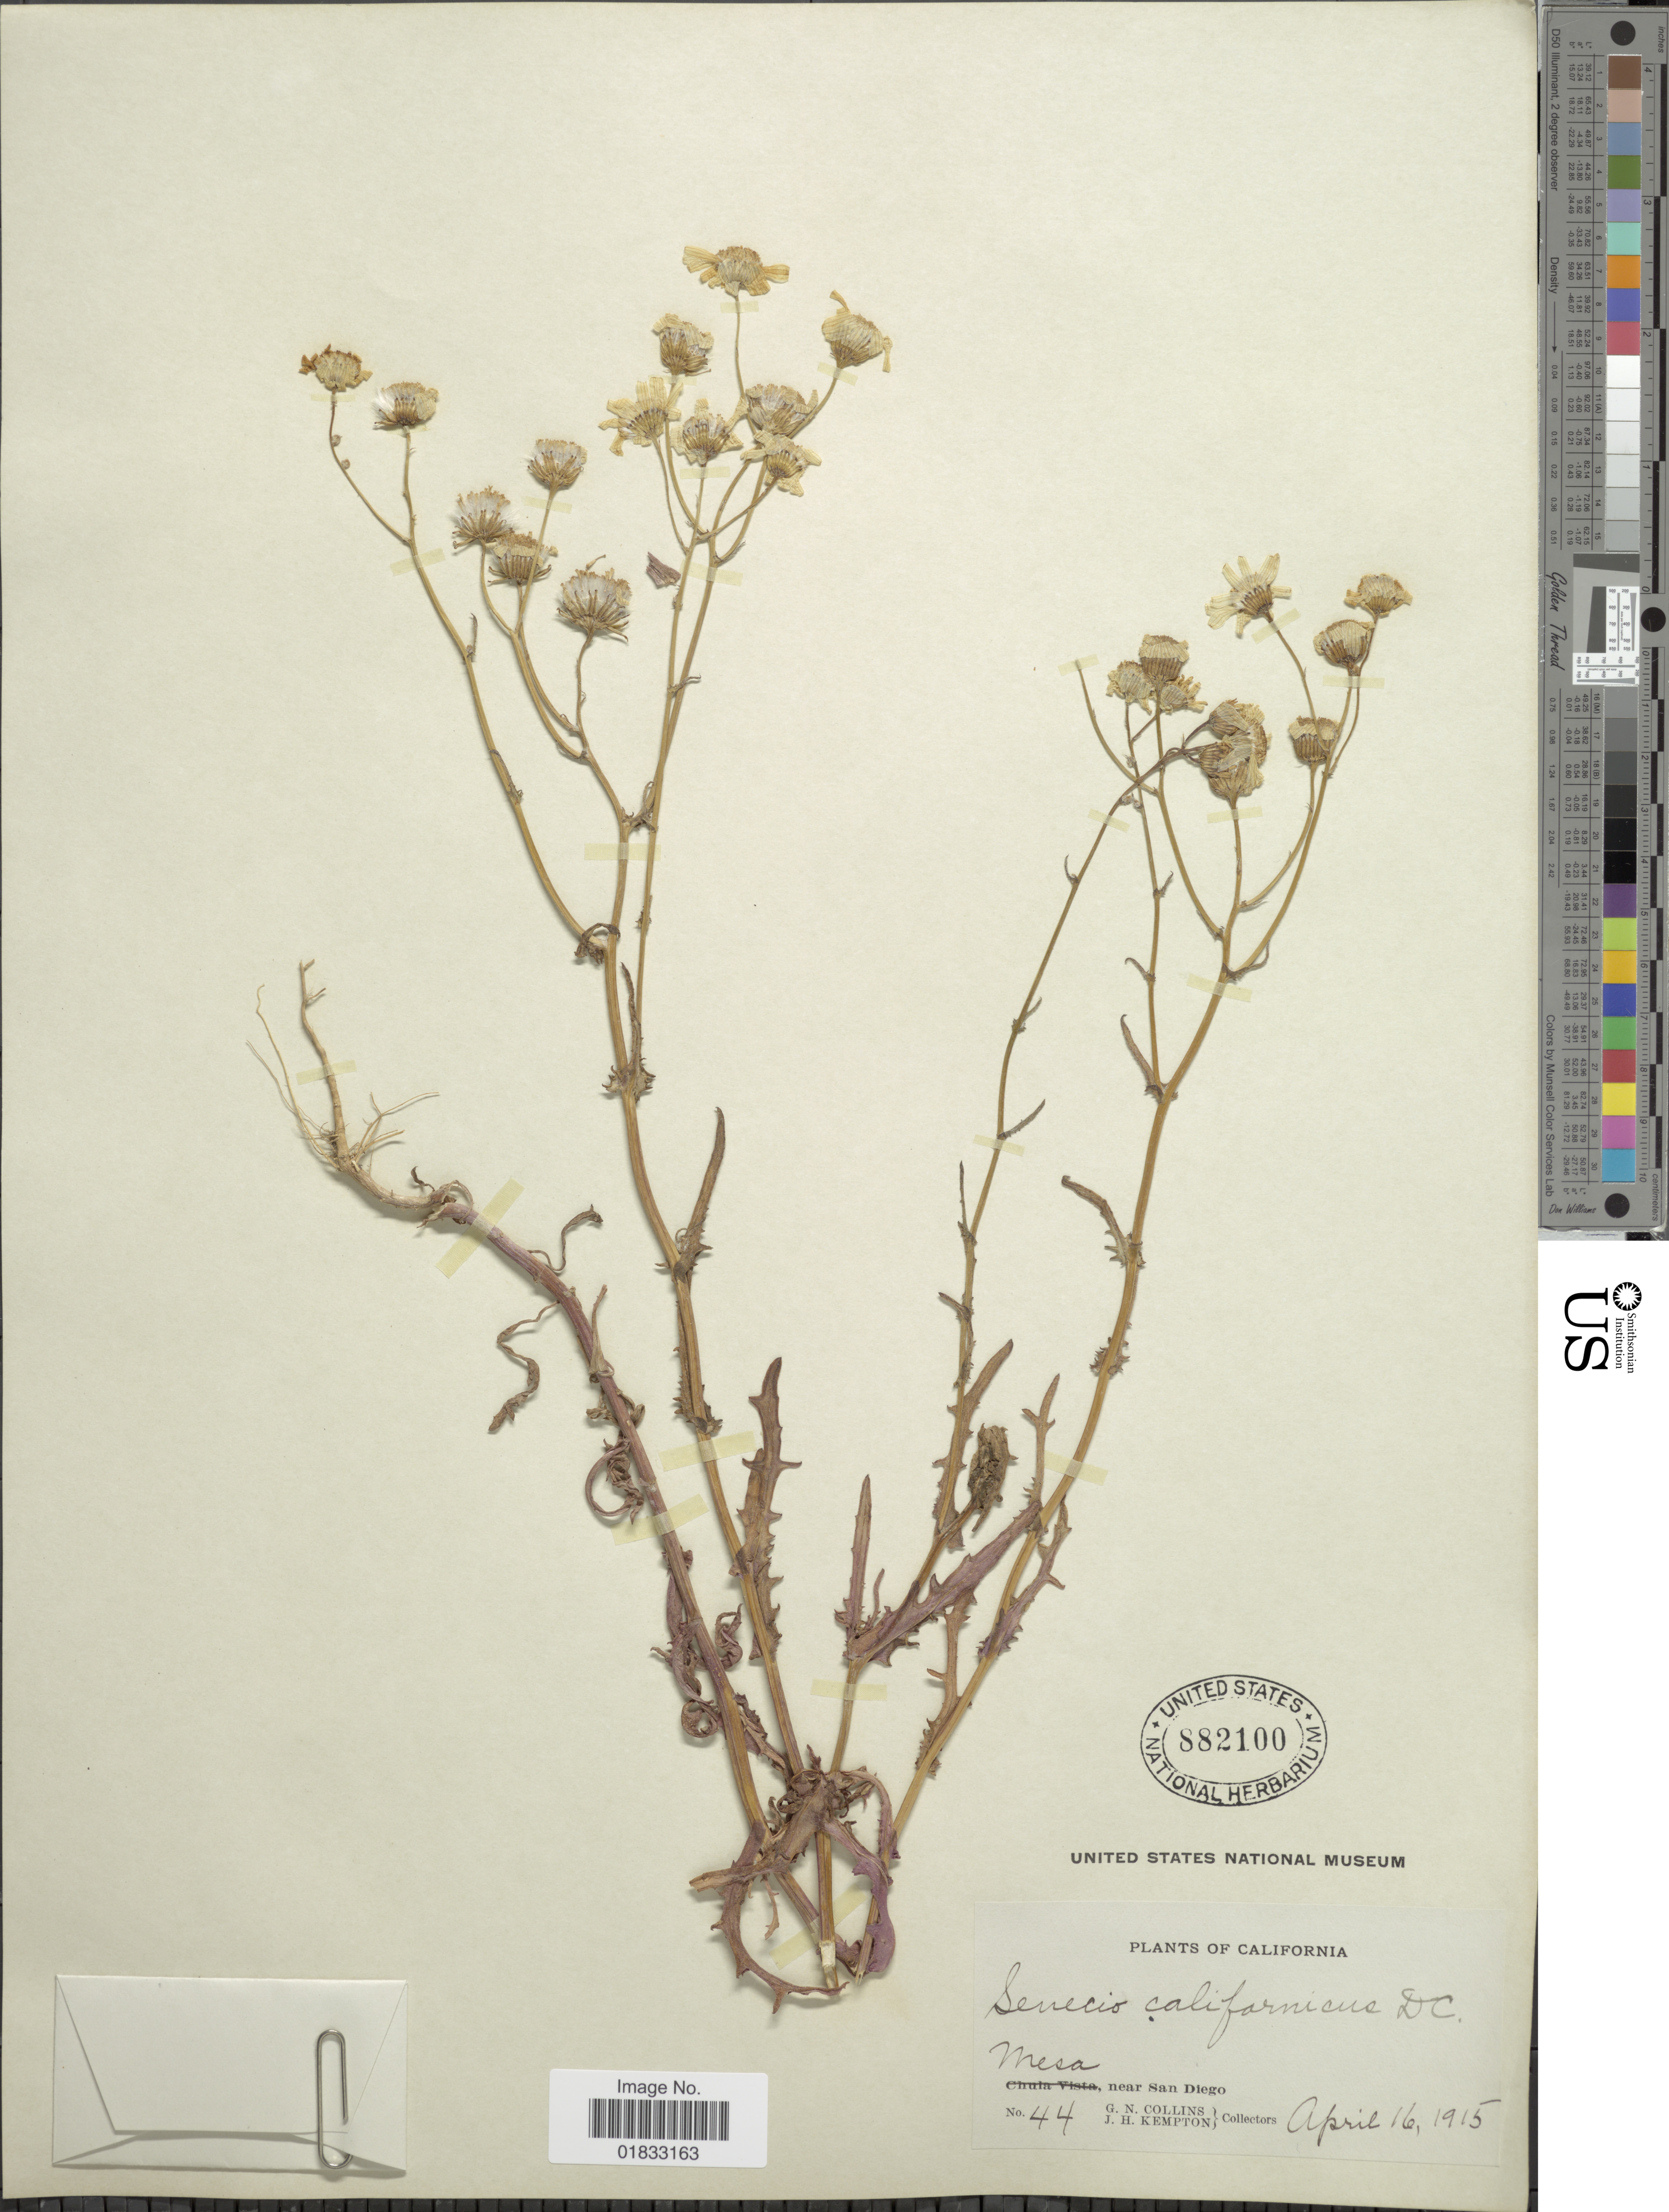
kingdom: Plantae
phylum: Tracheophyta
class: Magnoliopsida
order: Asterales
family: Asteraceae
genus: Senecio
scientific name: Senecio californicus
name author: DC.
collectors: G. Collins & J. H. Kempton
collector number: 44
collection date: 1915-04-16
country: United States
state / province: California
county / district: San Diego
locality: Mesa near San Diego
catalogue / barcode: US 882100